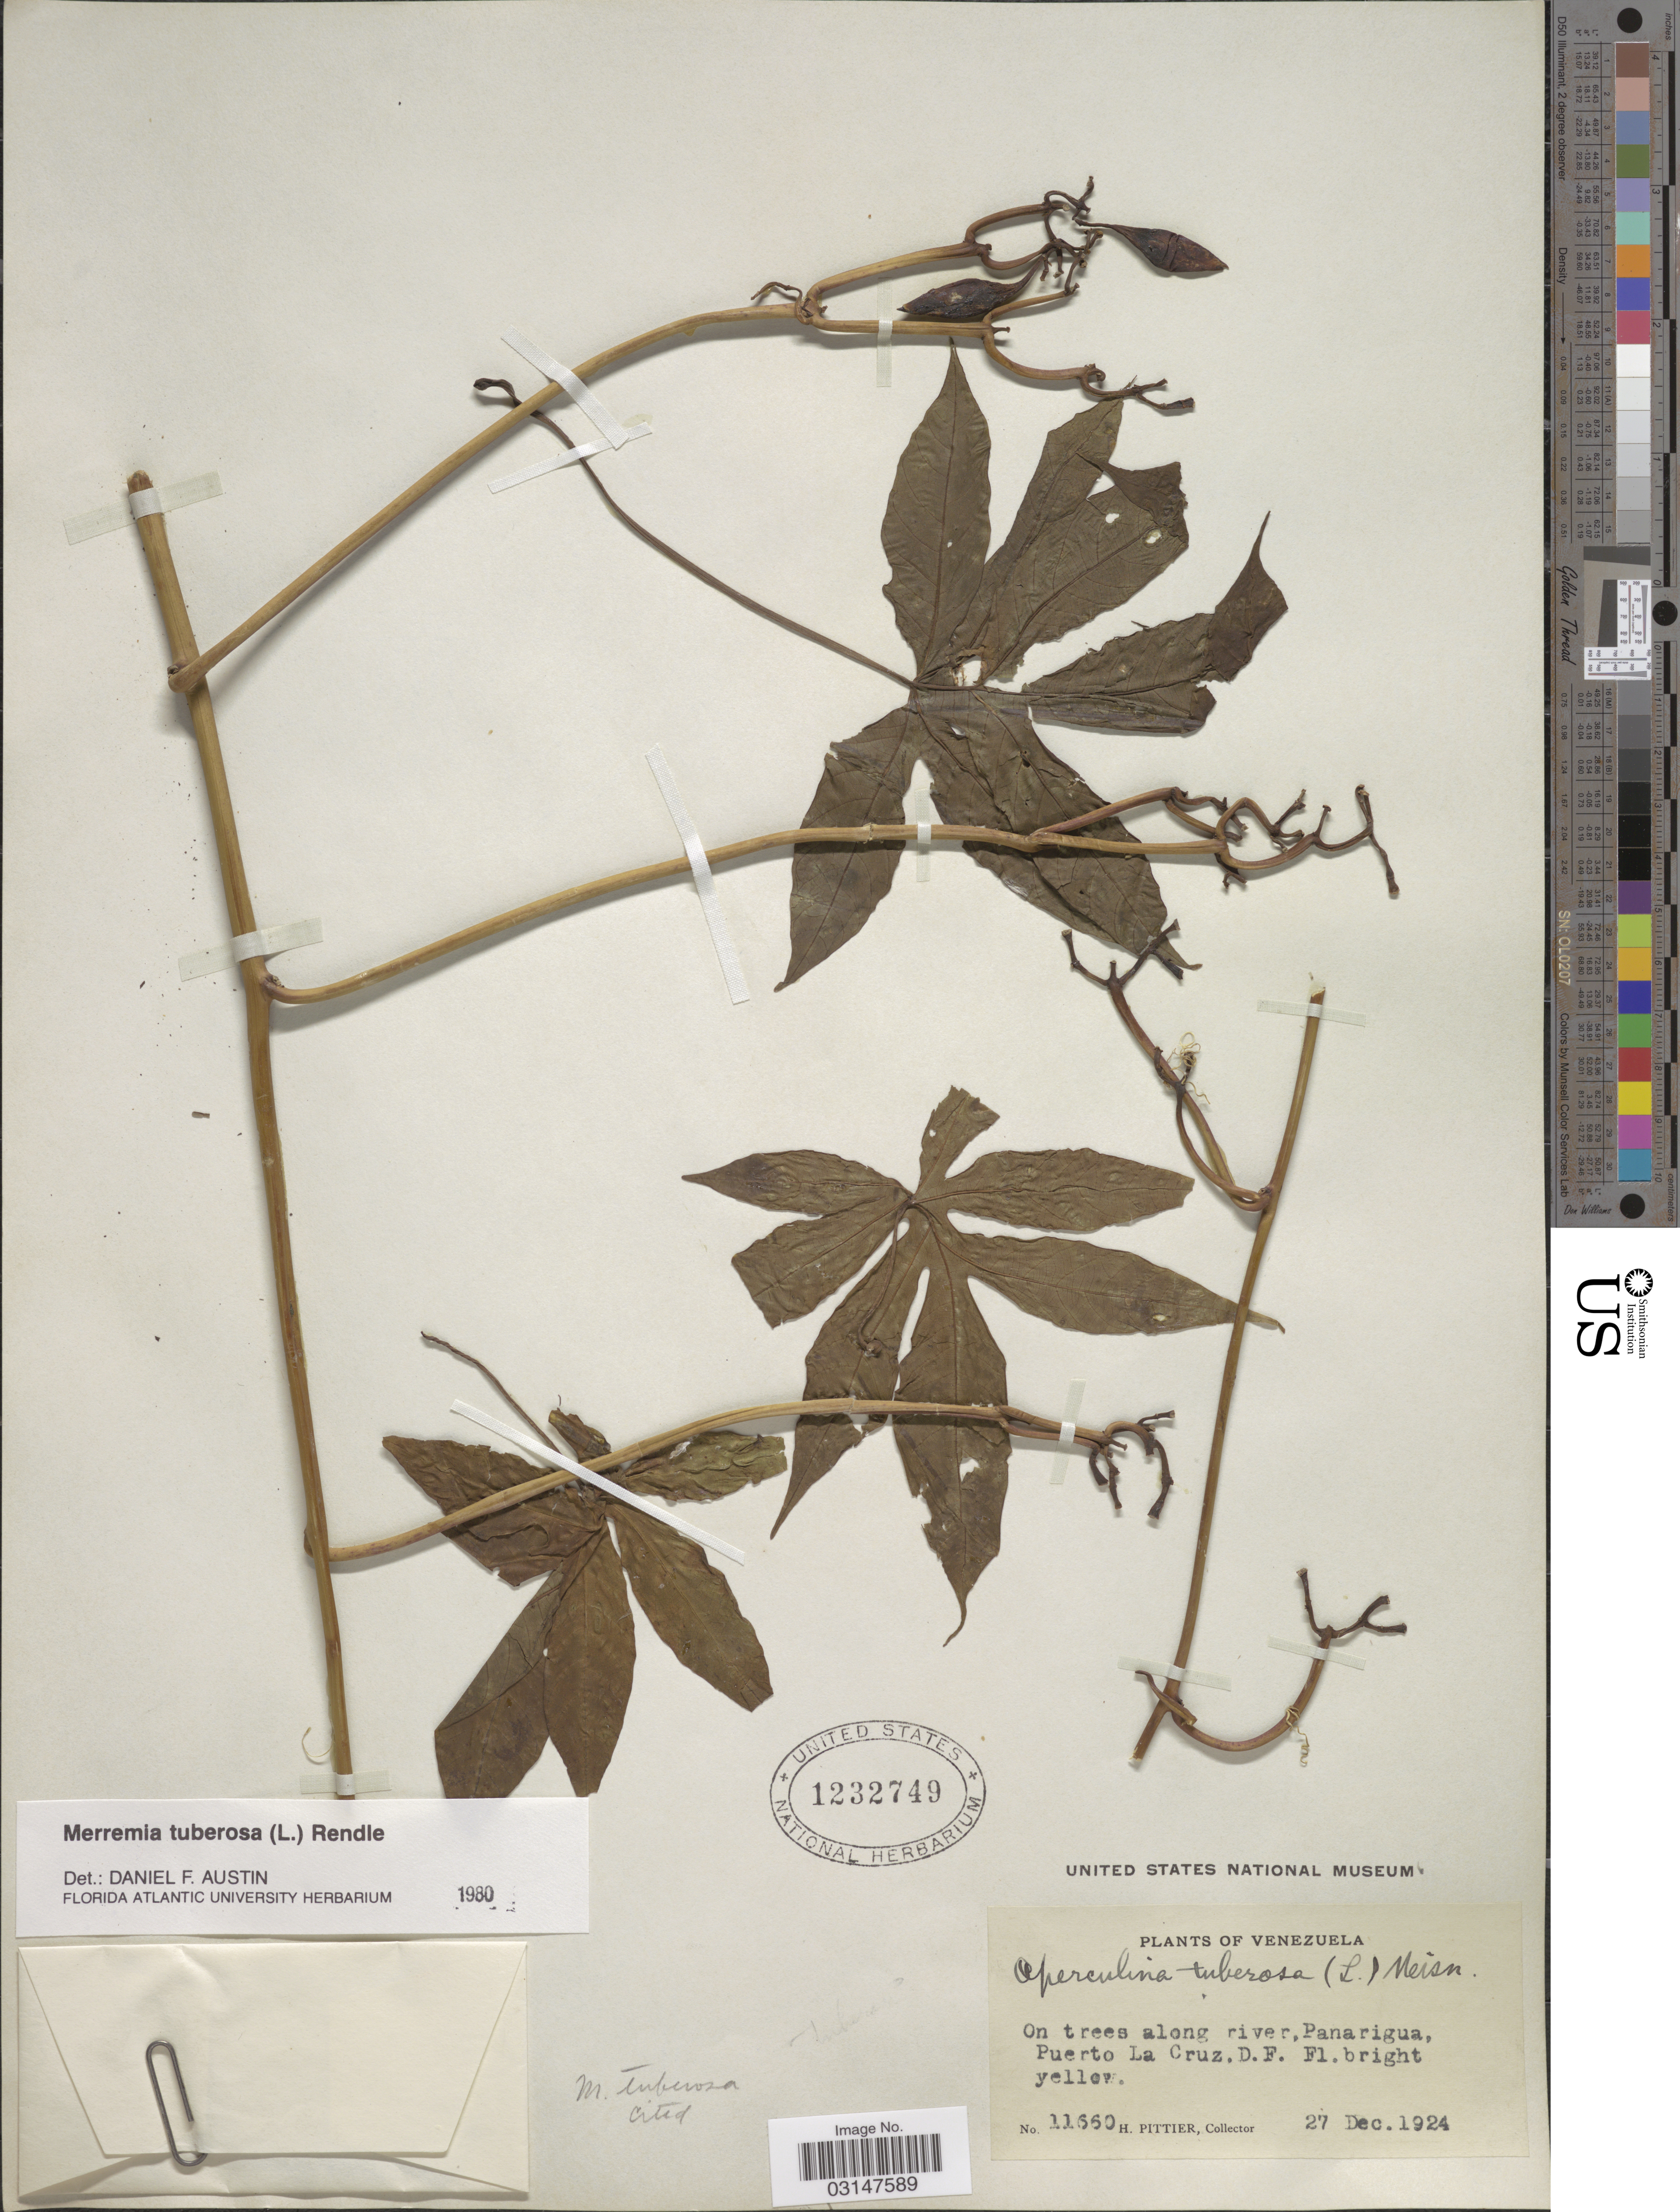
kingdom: Plantae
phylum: Tracheophyta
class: Magnoliopsida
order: Solanales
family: Convolvulaceae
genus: Distimake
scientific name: Distimake tuberosus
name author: (L.) A. R. Simões & Staples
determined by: Strong, Mark T., (BOT), Smithsonian Institution - National Museum of Natural History (UNITED STATES)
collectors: H. F. Pittier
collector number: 11660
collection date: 1924-12-27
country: Venezuela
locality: On trees along river, Panarigua, Puerto La Cruz, D.F.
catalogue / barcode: US 1232749